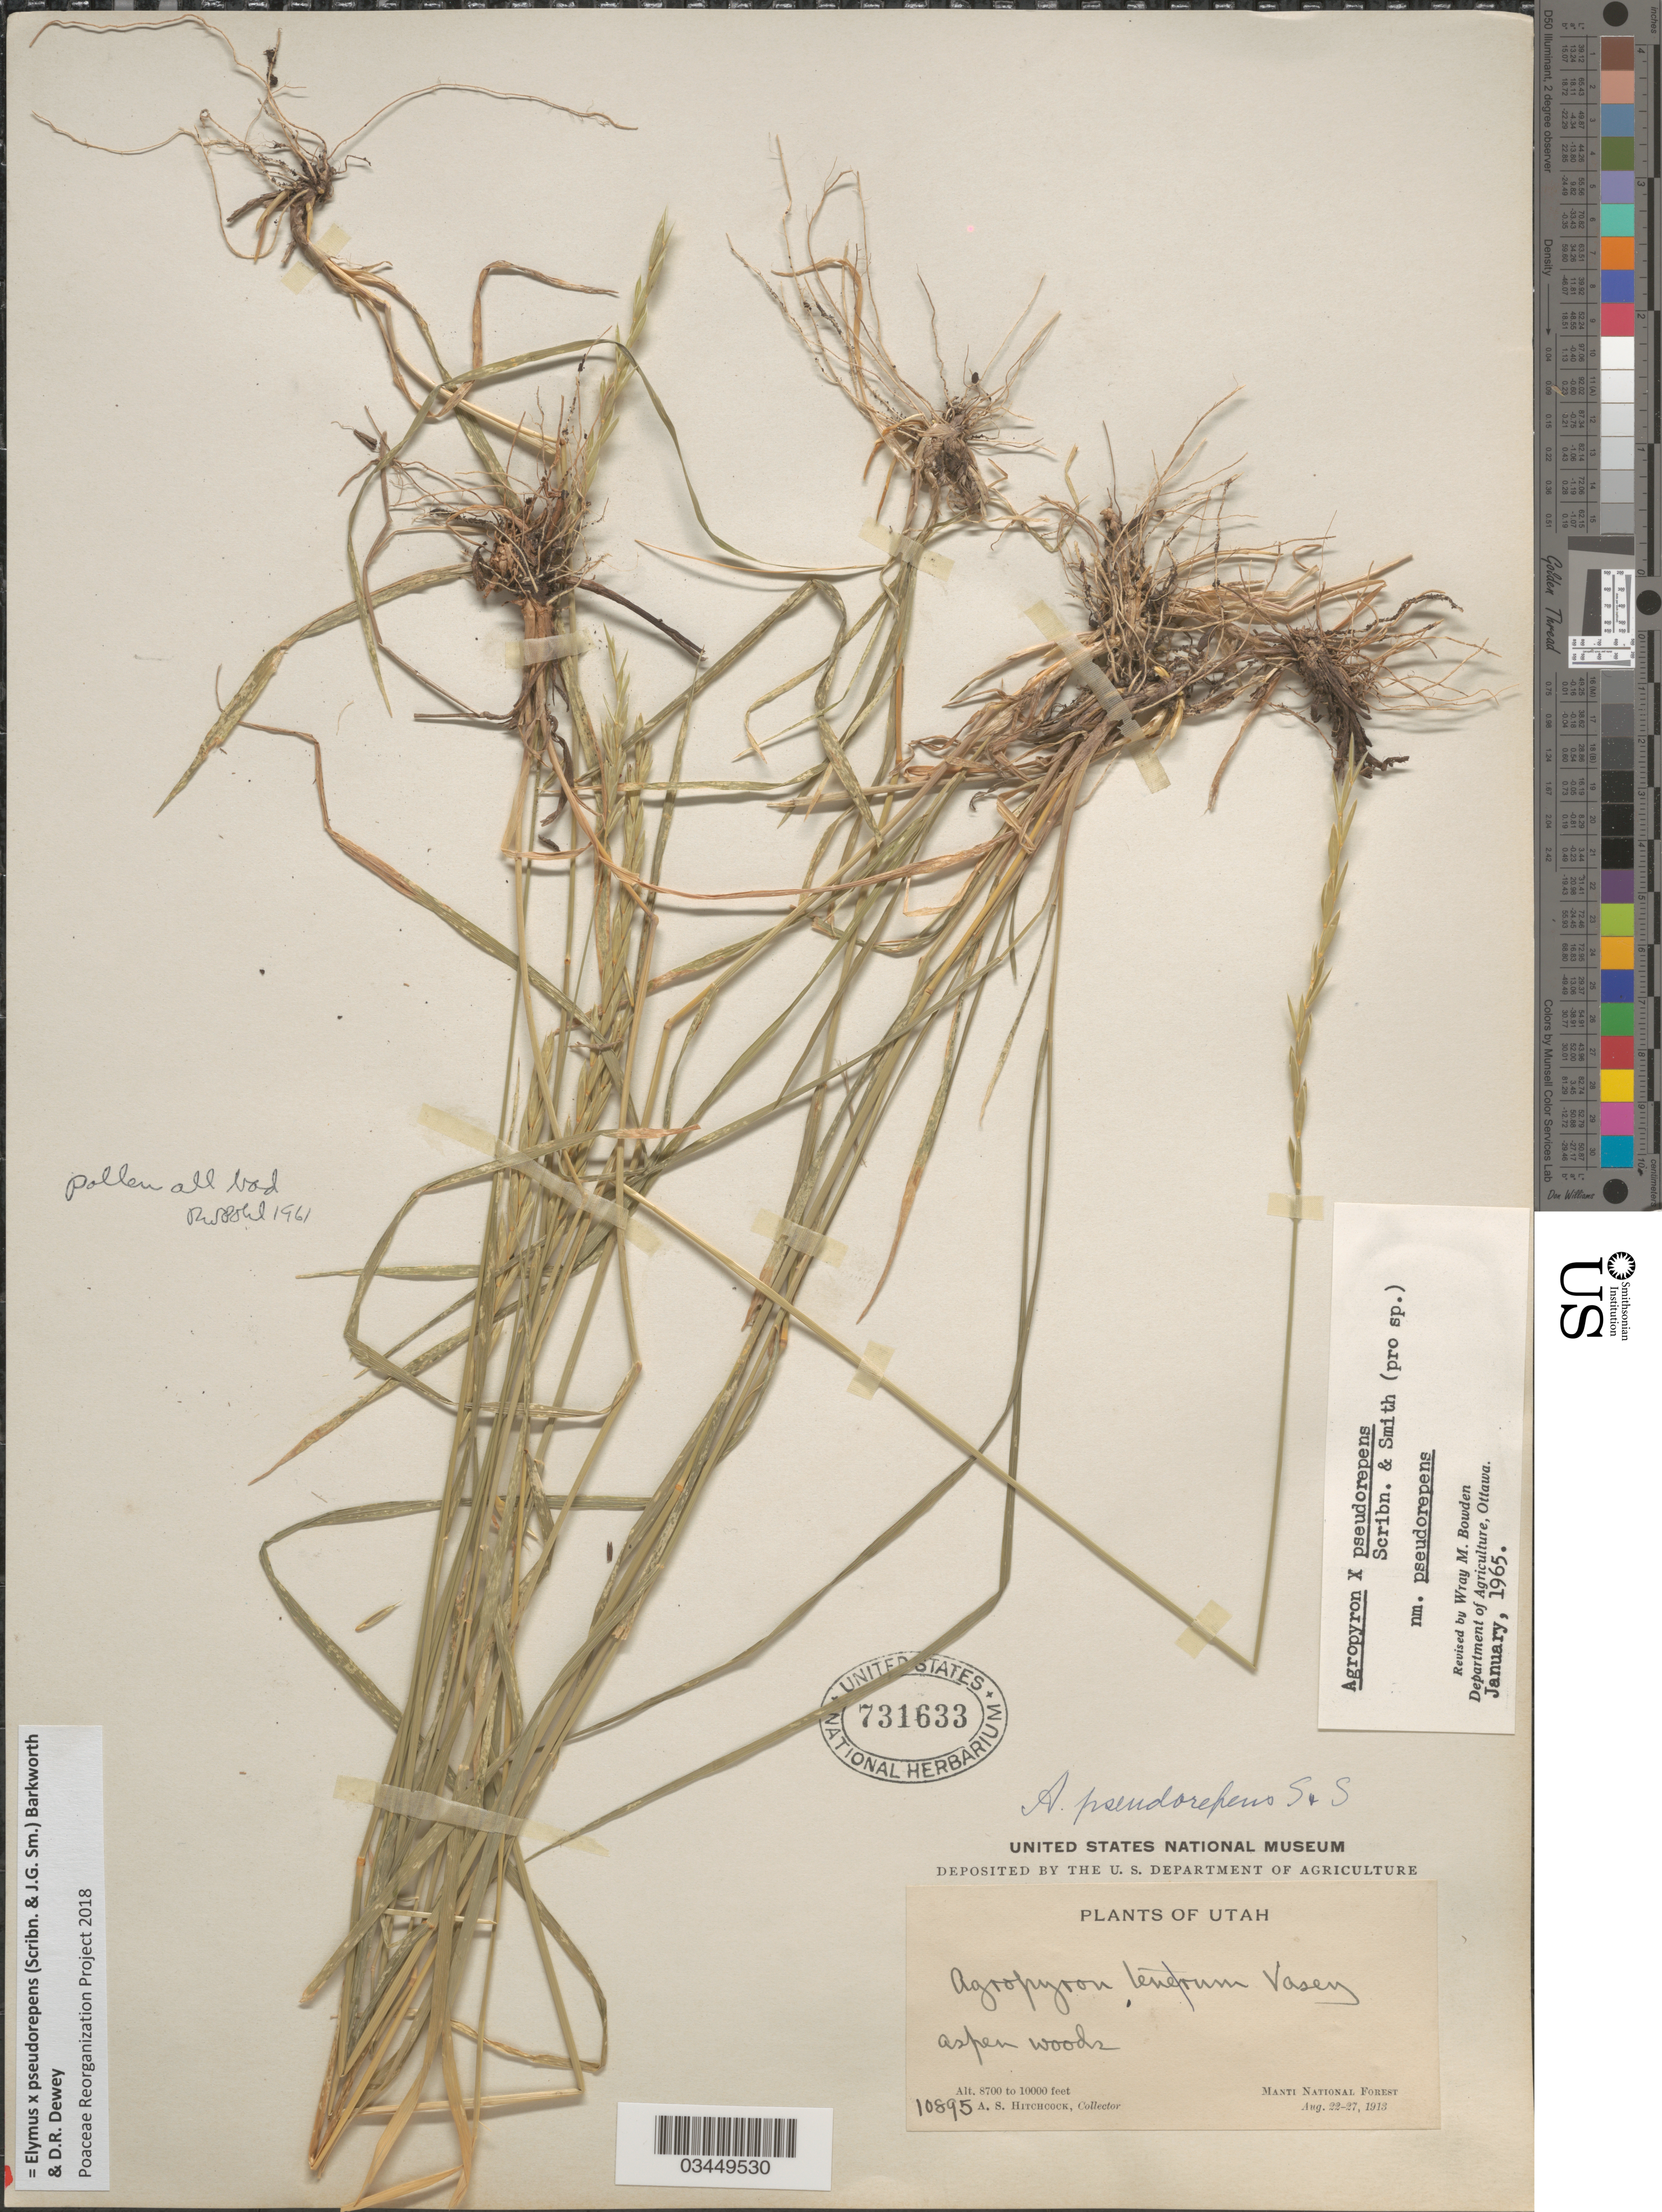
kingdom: Plantae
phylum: Tracheophyta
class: Liliopsida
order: Poales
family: Poaceae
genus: Elymus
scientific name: Elymus x pseudorepens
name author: (Scribn. & J.G. Sm.) Barkworth & Dewey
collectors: A. S. Hitchcock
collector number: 10895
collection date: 1913-08-22/1913-08-27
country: United States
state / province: Utah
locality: Aspen woods. Manti National Forest.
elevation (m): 2652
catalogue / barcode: US 731633